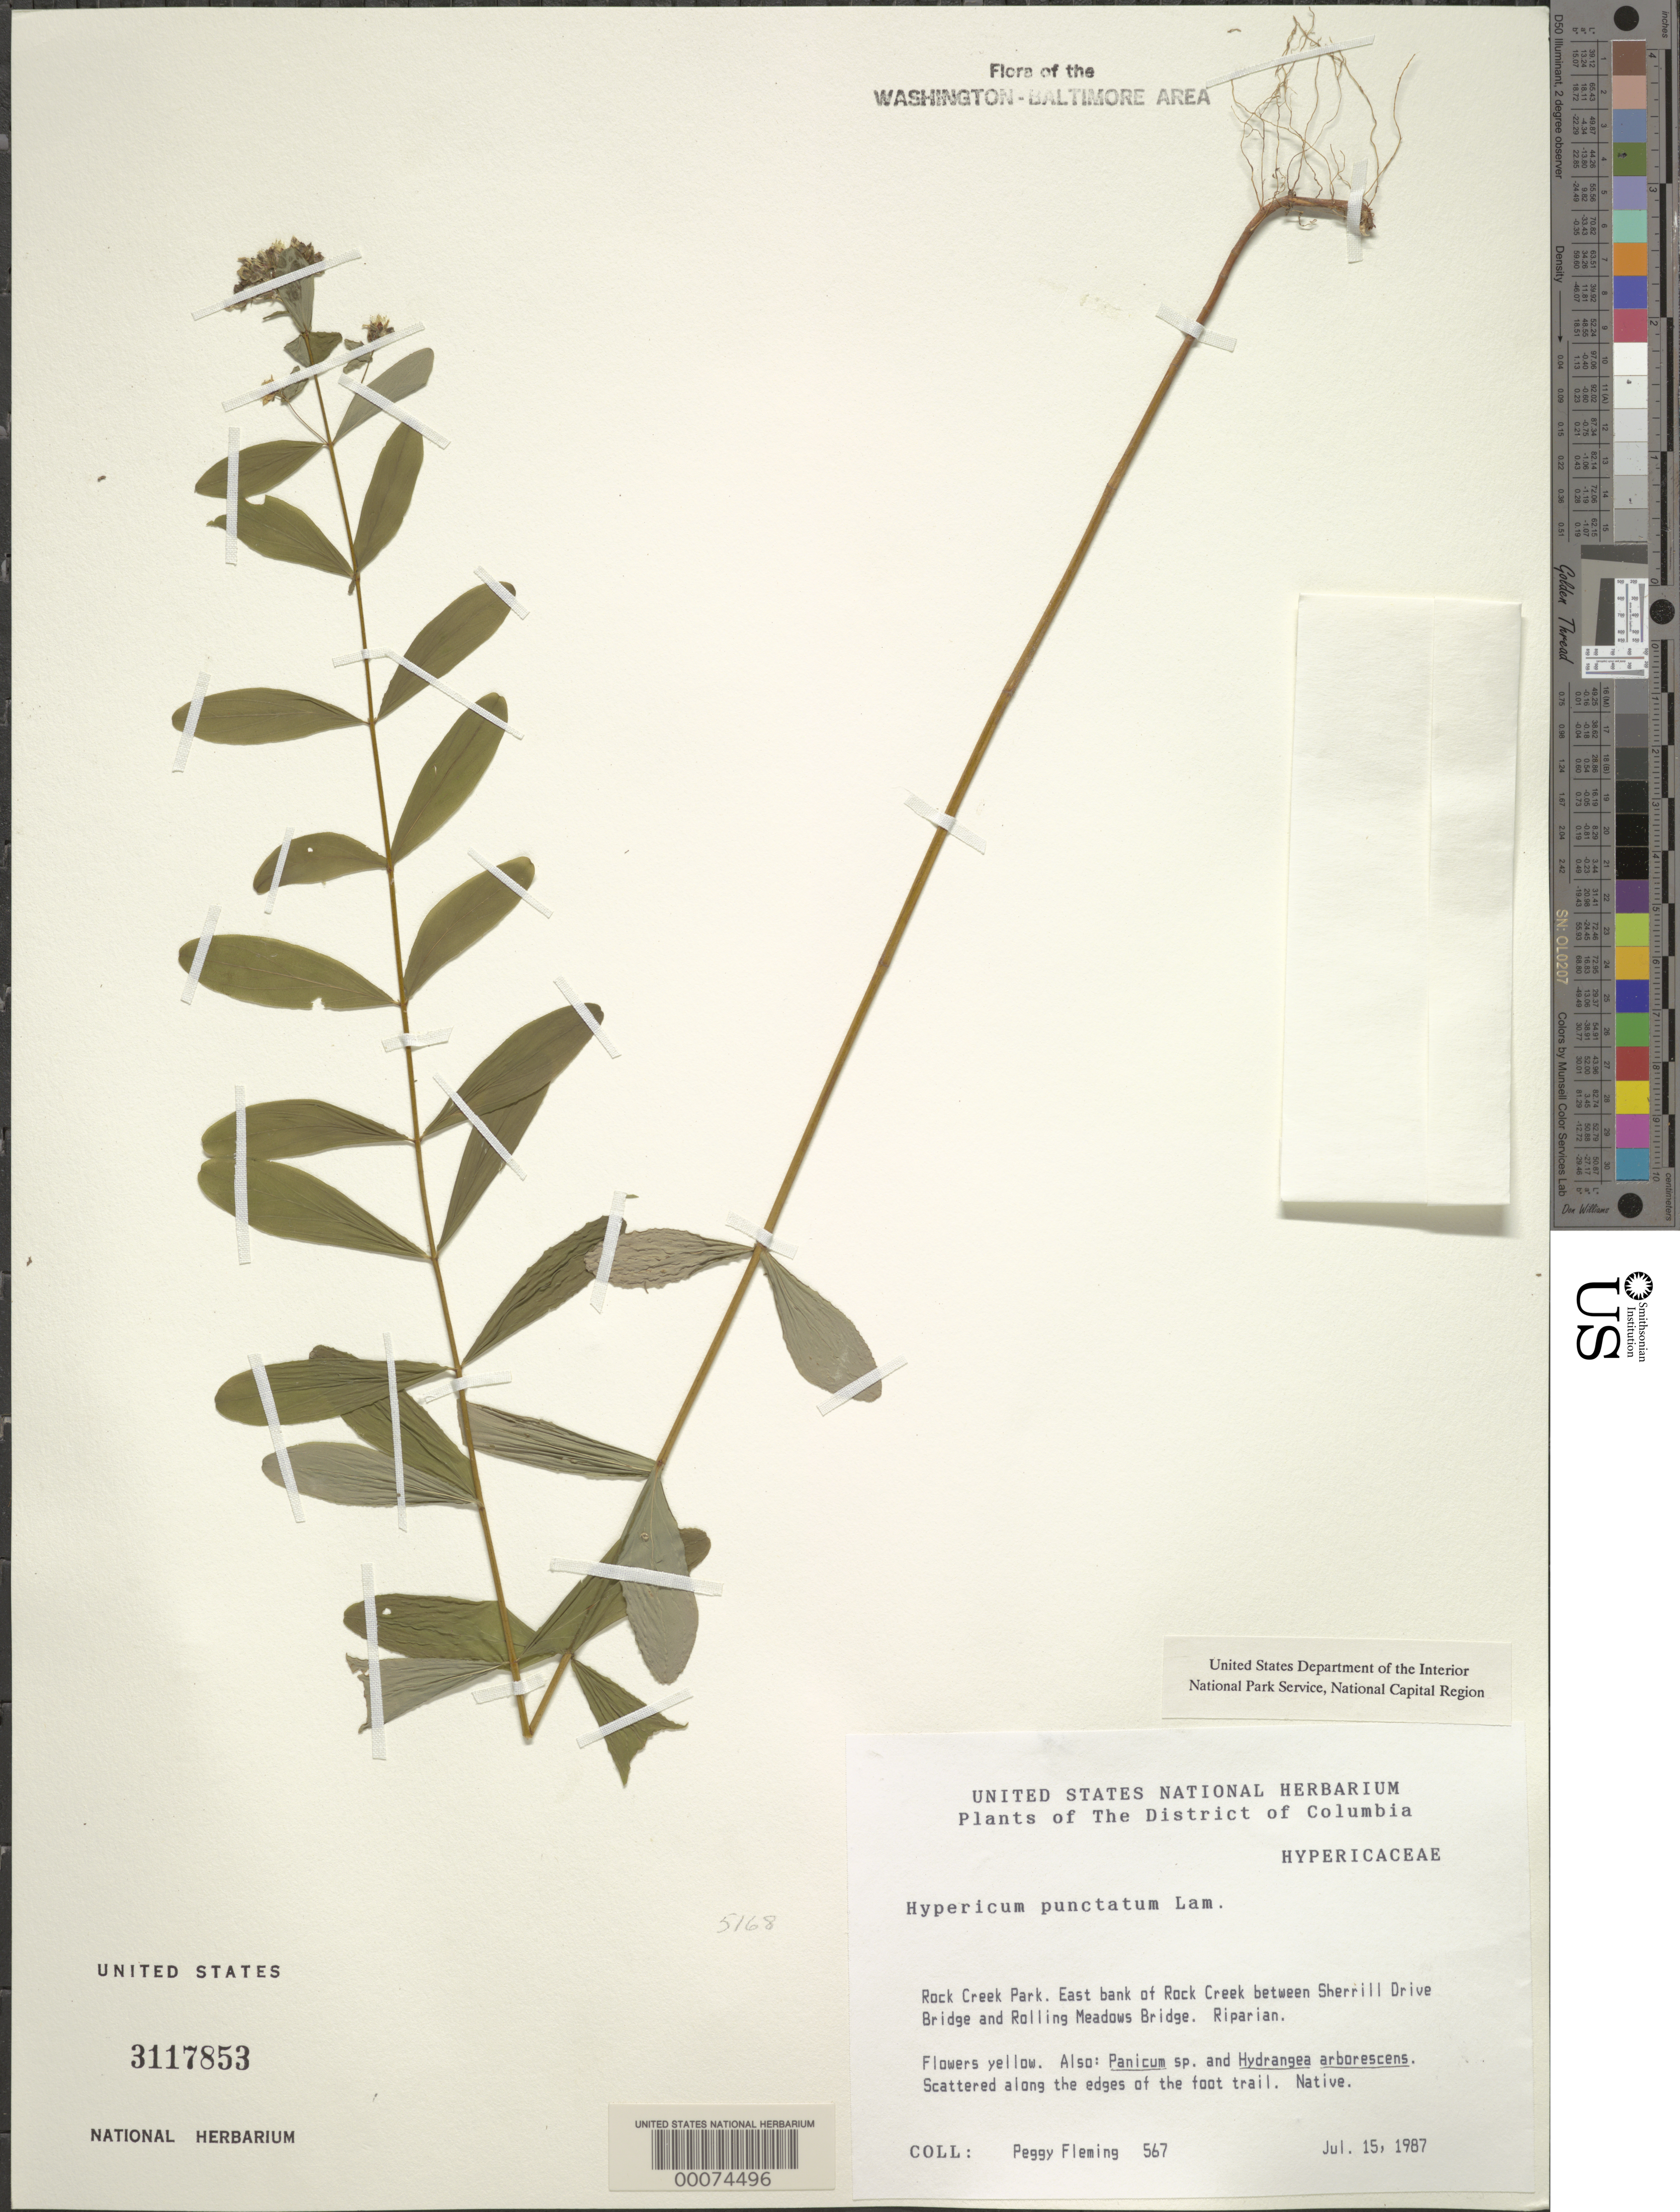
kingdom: Plantae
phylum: Tracheophyta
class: Magnoliopsida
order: Malpighiales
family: Hypericaceae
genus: Hypericum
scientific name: Hypericum punctatum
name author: Lam.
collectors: P. Fleming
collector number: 567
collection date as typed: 15 Jul 1987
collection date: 1987-07-15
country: United States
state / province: District of Columbia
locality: Rock Creek Park. East bank of Rock Creek between Sherrill Drive Bridge and Rolling meadows Bridge. Rock Creek Park & vicinity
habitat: Riparian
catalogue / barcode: US 3117853